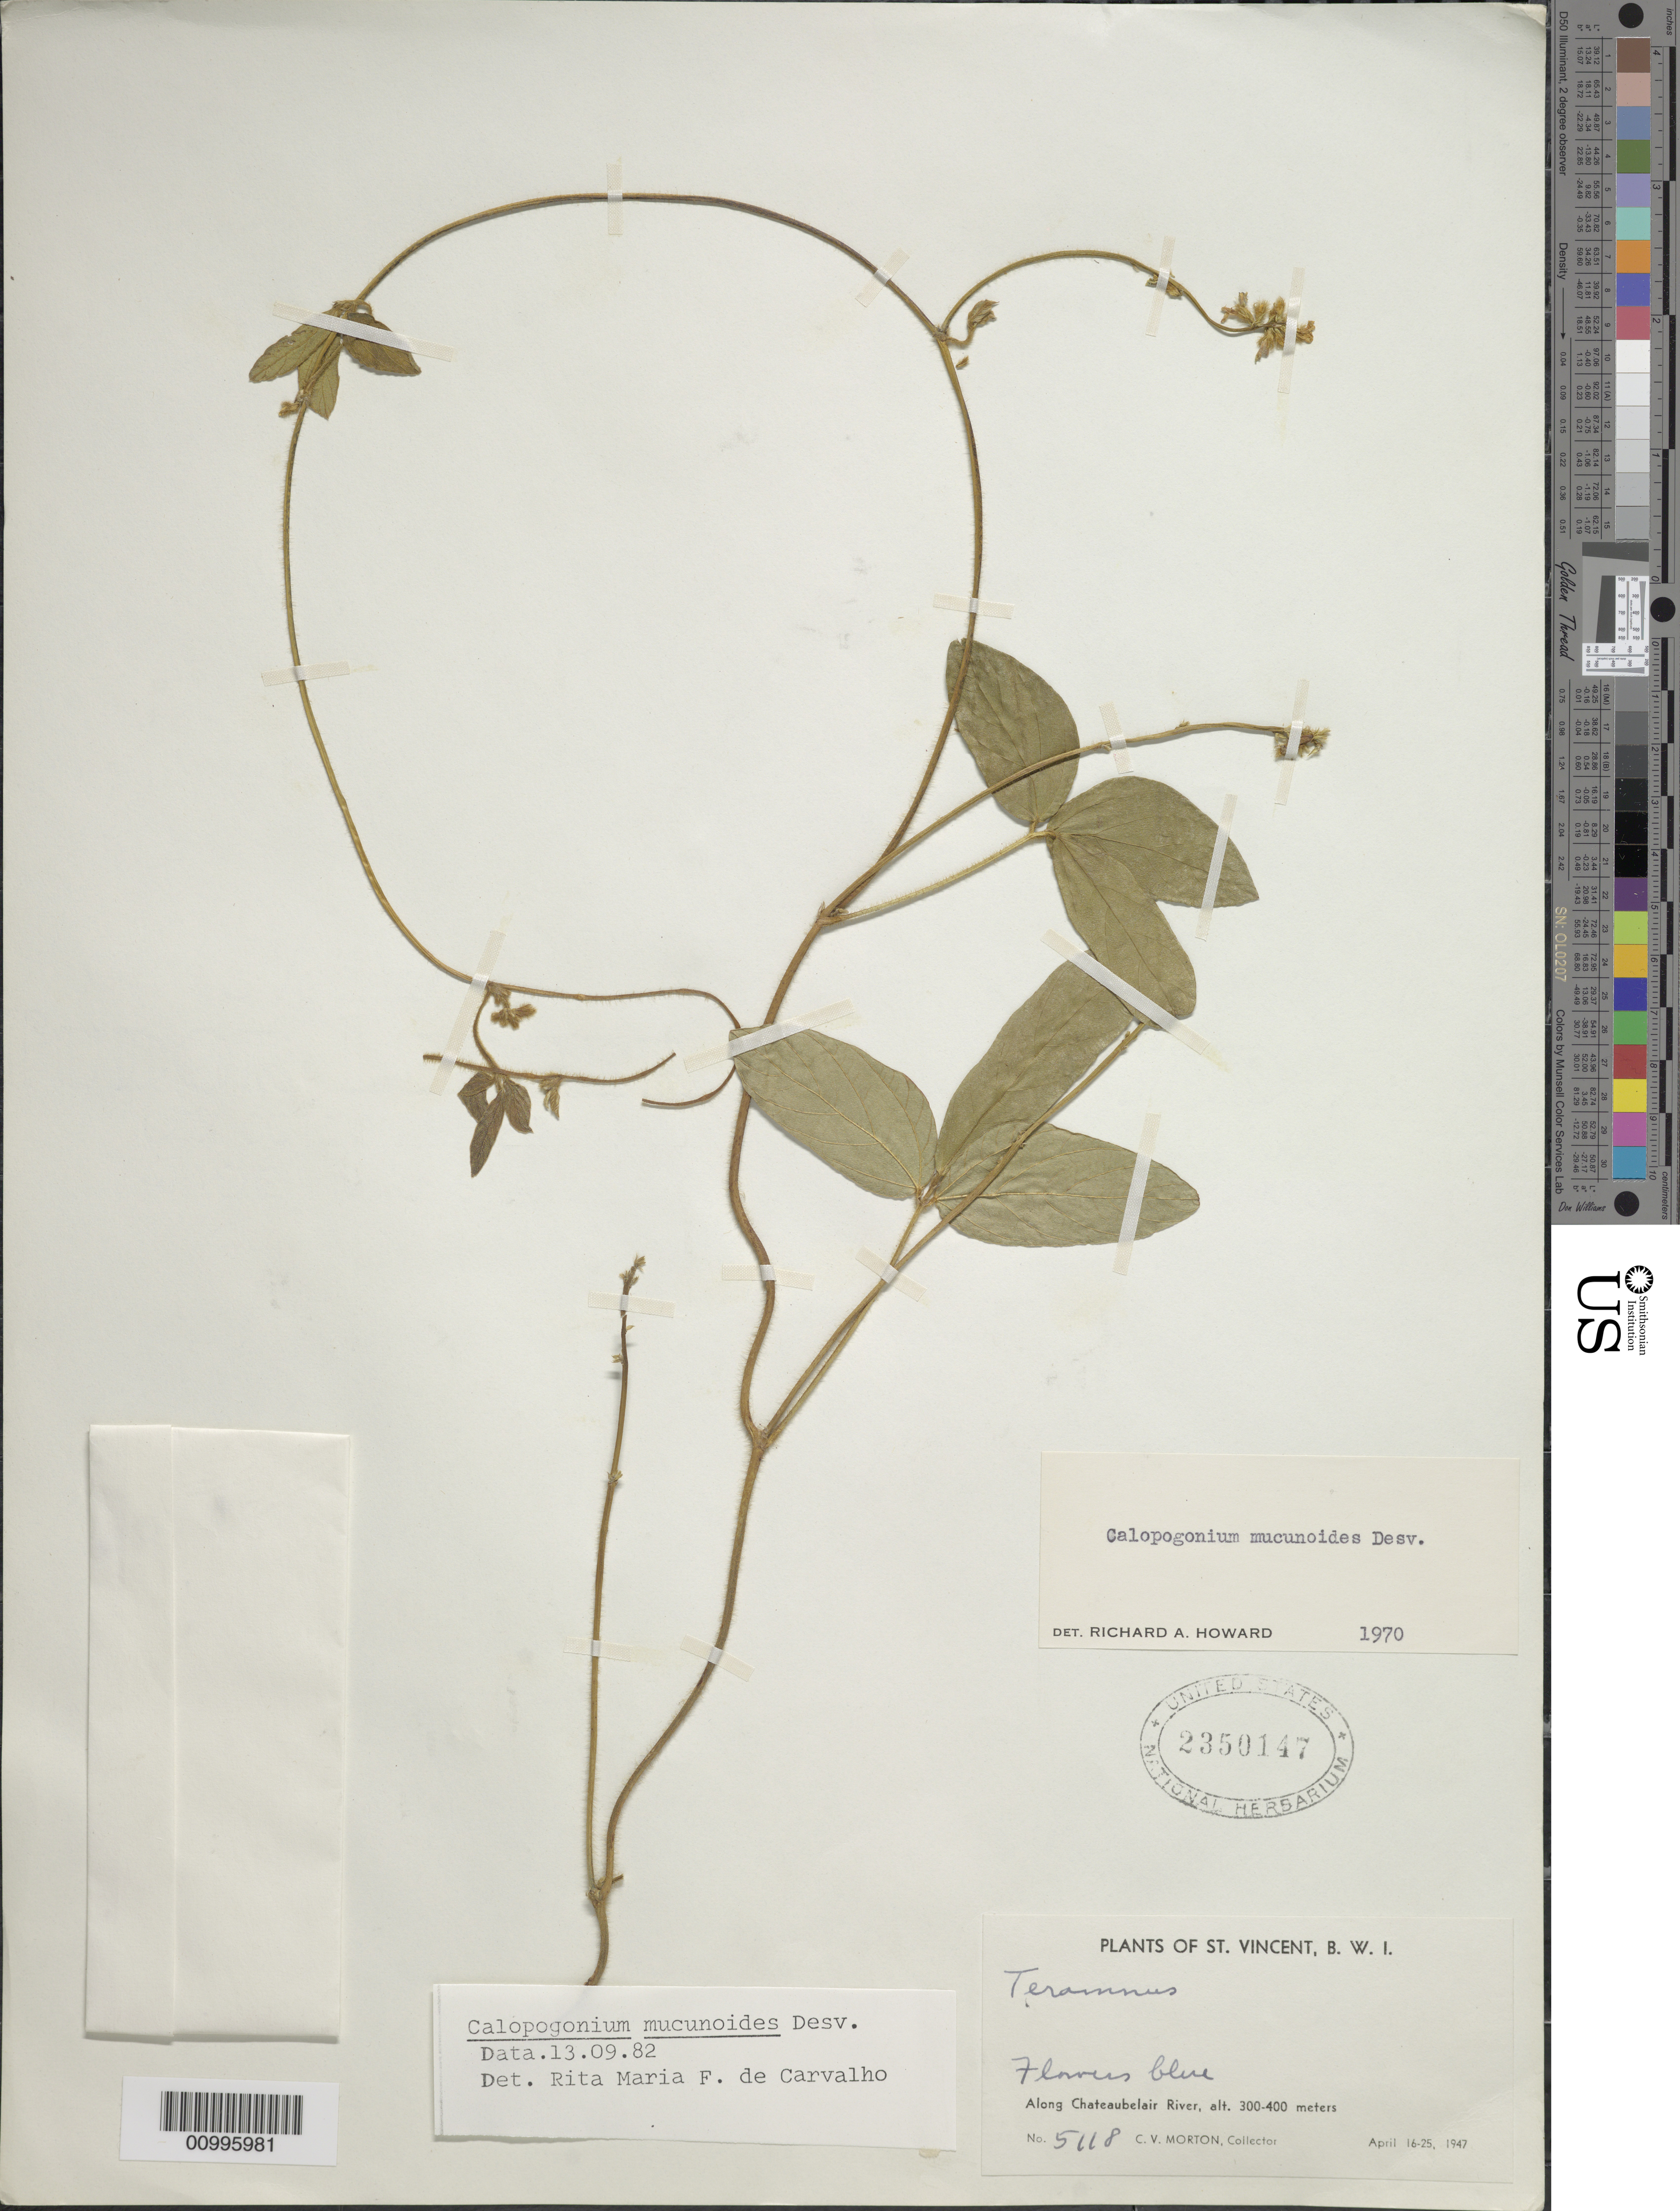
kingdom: Plantae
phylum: Tracheophyta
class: Magnoliopsida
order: Fabales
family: Fabaceae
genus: Calopogonium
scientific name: Calopogonium mucunoides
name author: Desv.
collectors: C. V. Morton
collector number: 5118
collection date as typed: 16 Apr 1947 to 25 Apr 1947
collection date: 1947-04-16/1947-04-25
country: St. Vincent - Grenadines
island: St. Vincent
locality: Along Chateaubelair River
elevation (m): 300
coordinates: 0 N, 0 E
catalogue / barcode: US 2350147